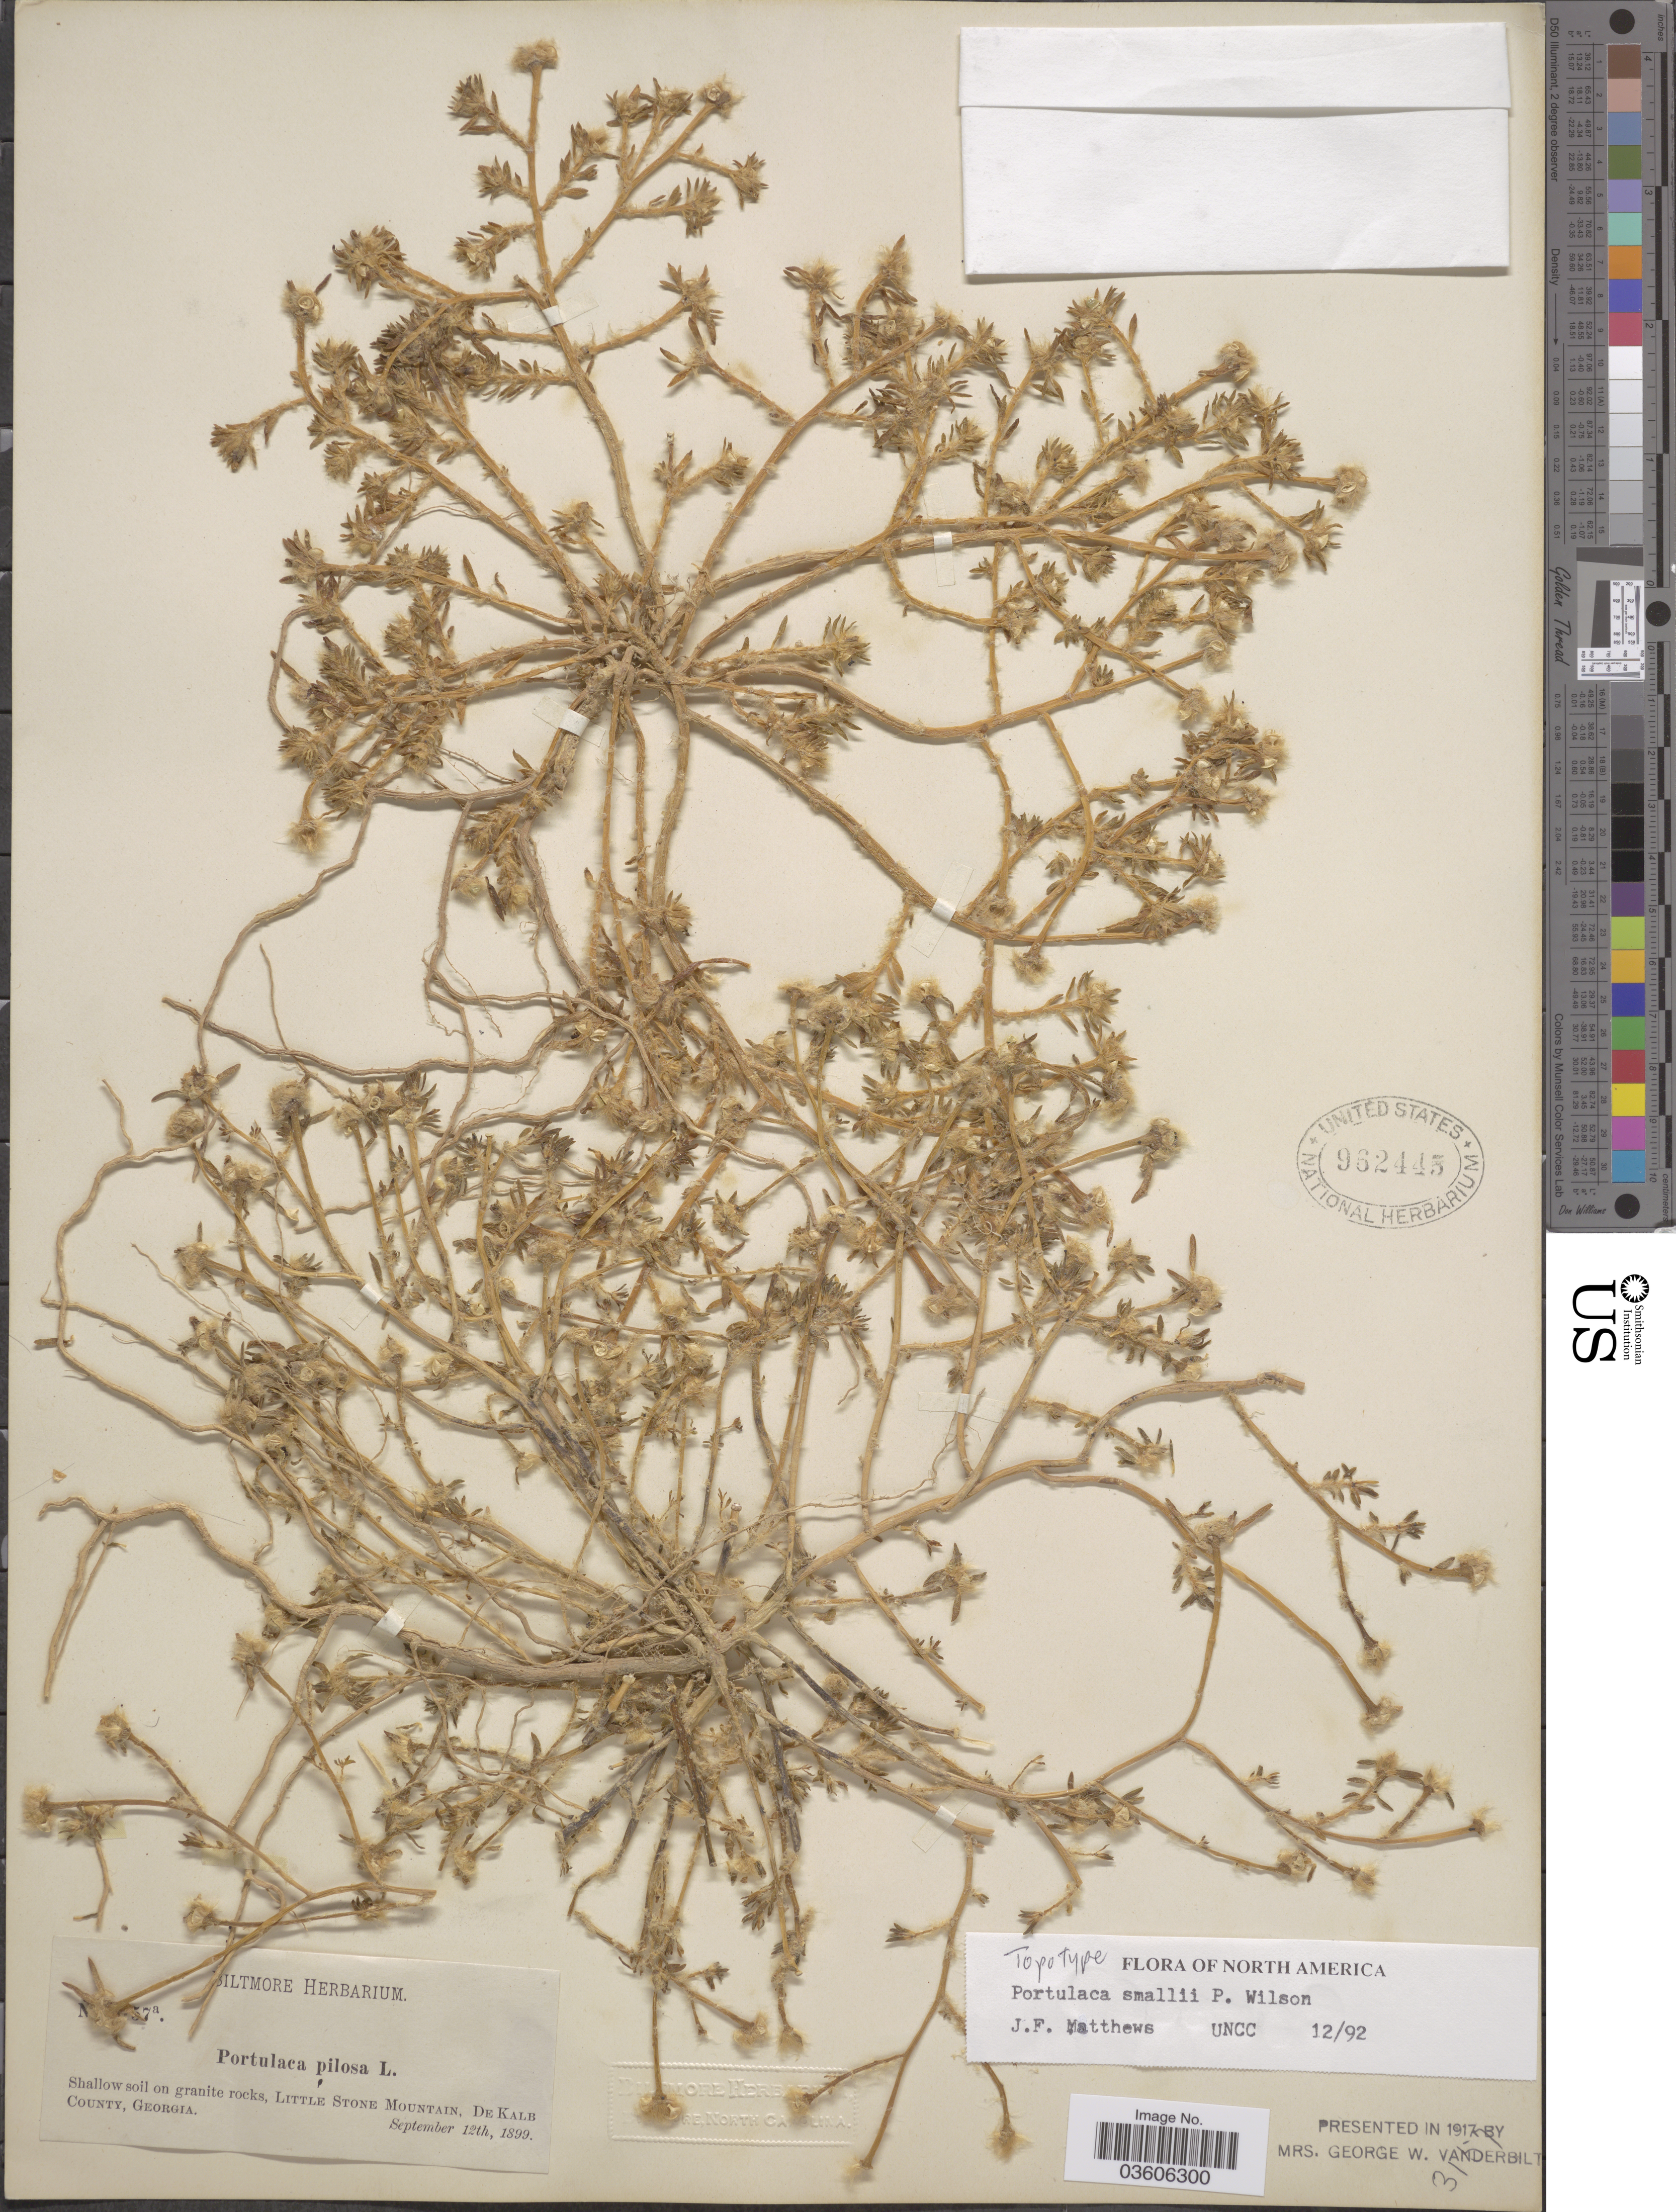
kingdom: Plantae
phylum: Tracheophyta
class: Magnoliopsida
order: Caryophyllales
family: Portulacaceae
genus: Portulaca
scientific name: Portulaca smallii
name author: P. Wilson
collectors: ex herb. Biltmore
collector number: !7a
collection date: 1899-09-12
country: United States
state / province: Georgia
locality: Little Stone Mountain, De Kalb County.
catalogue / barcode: US 962445